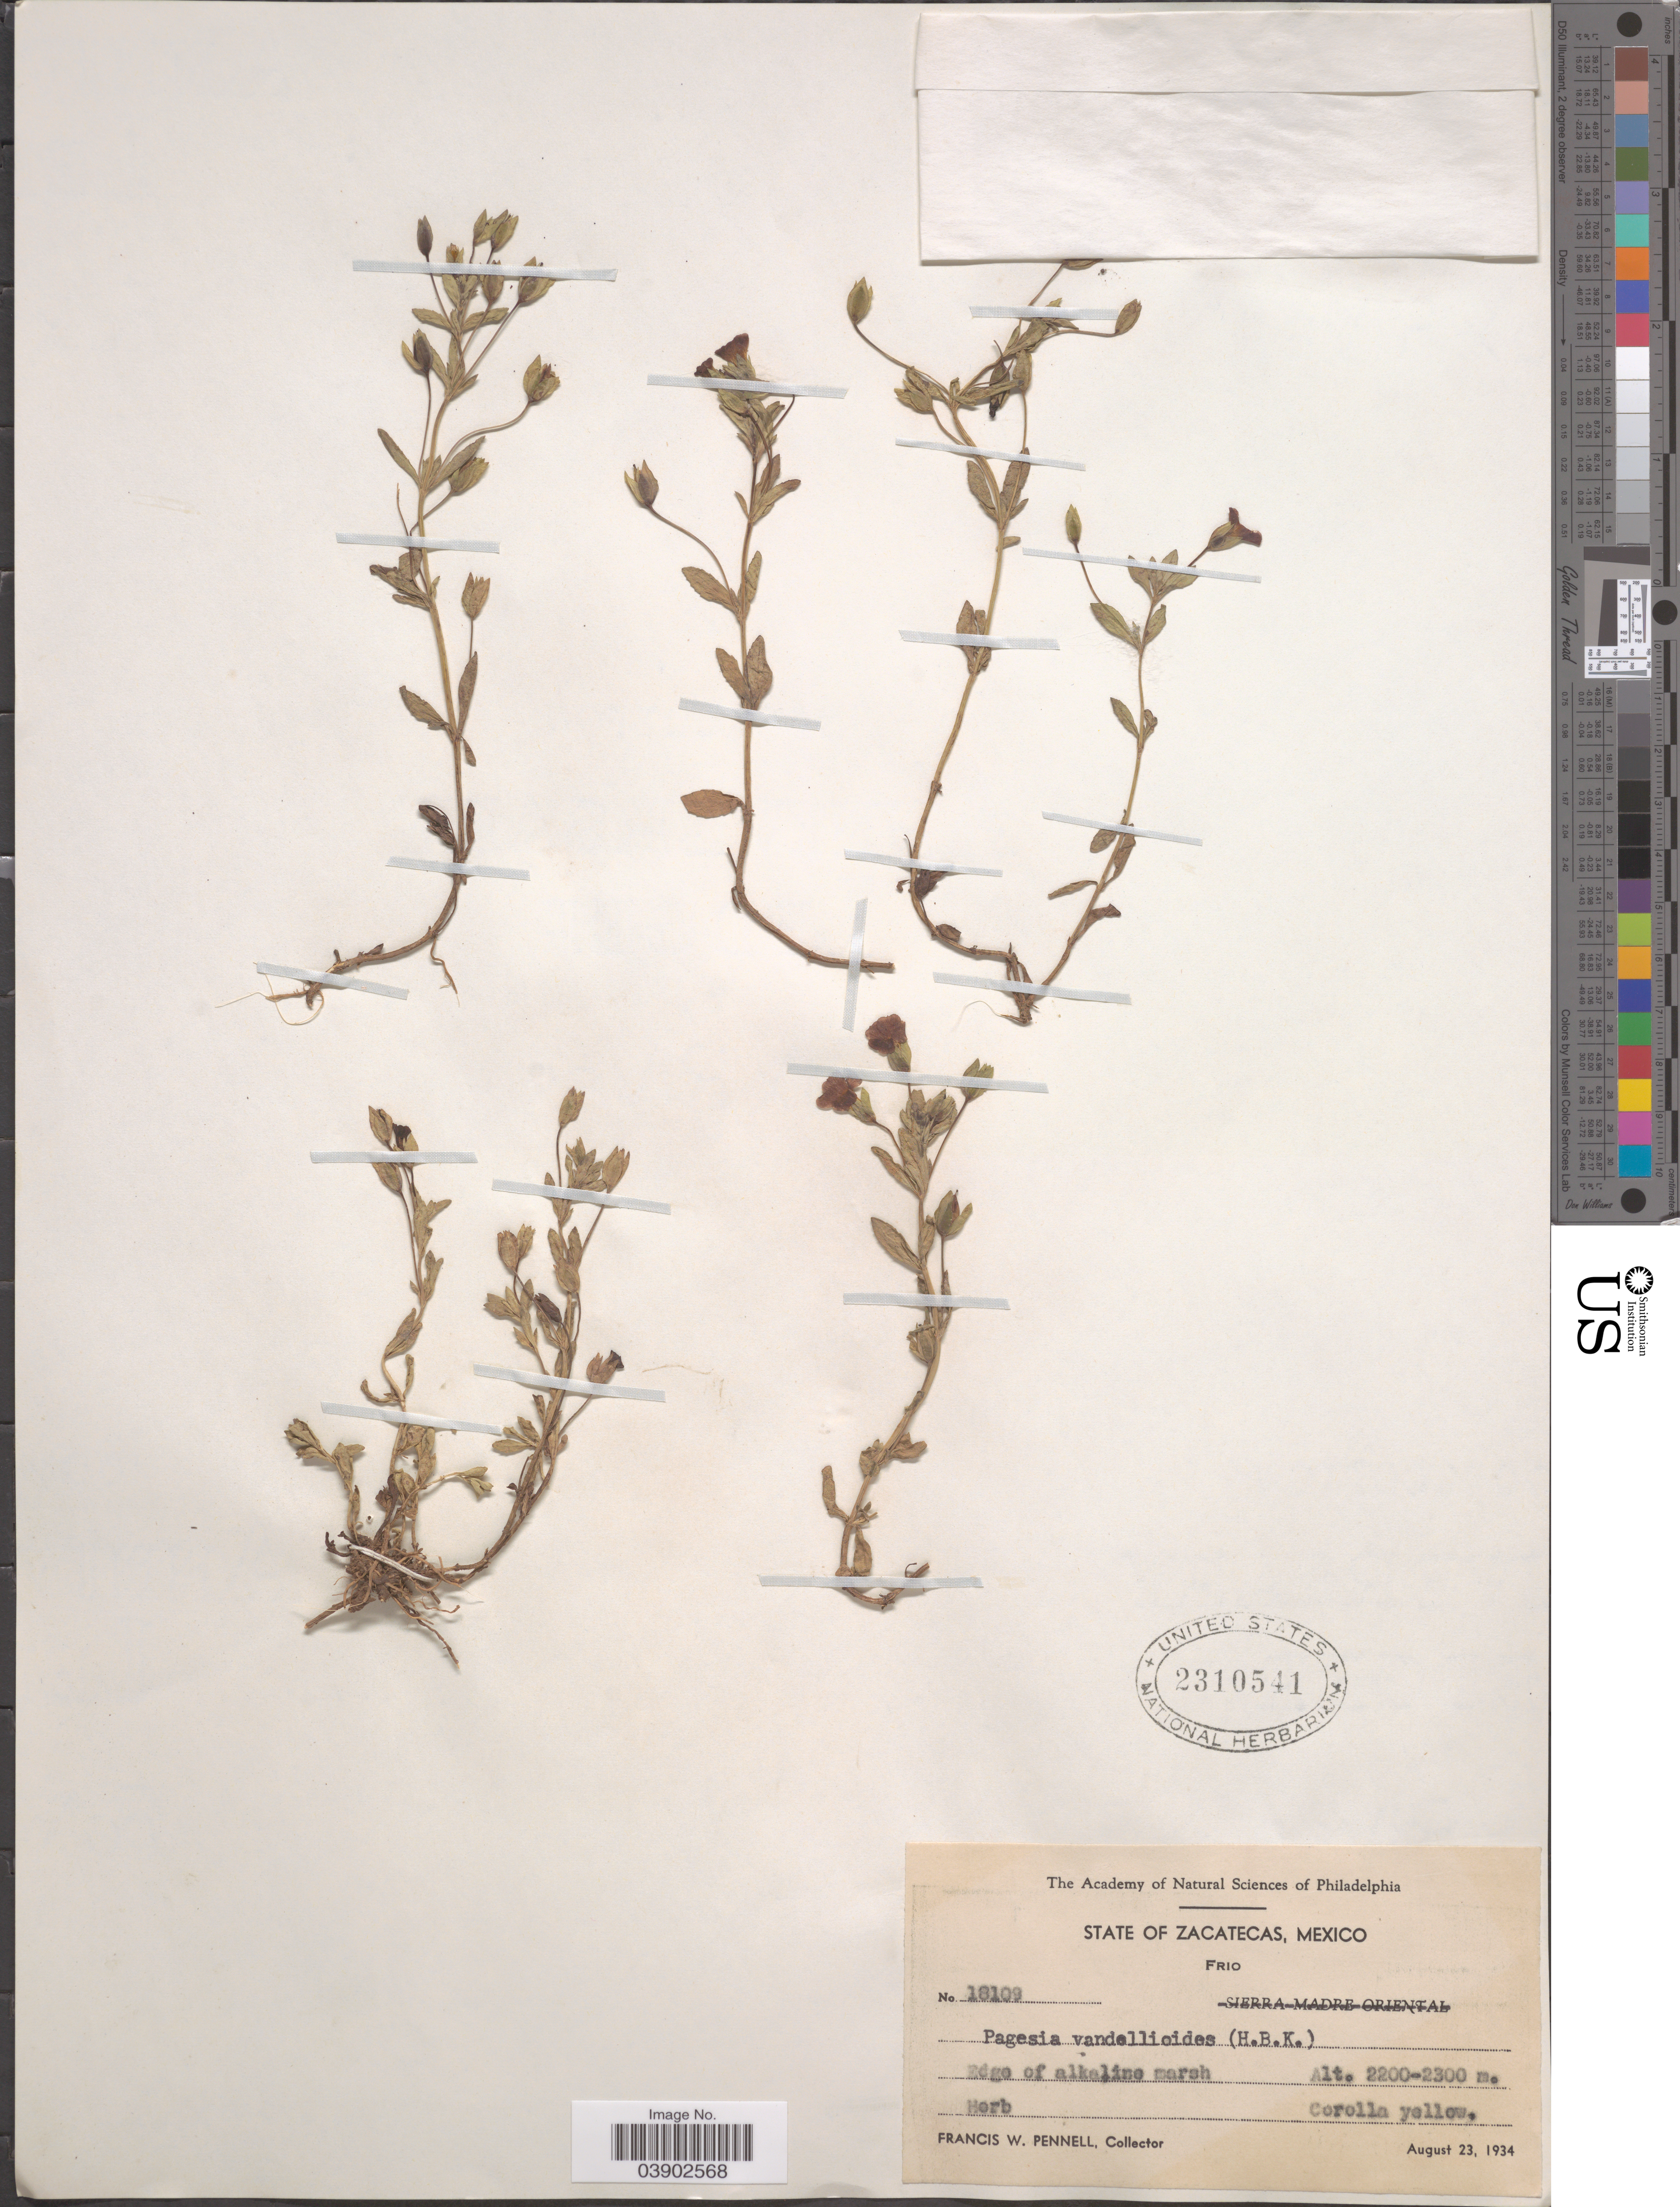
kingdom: Plantae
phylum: Tracheophyta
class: Magnoliopsida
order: Lamiales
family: Plantaginaceae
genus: Mecardonia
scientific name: Mecardonia procumbens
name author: (Mill.) Small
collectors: F. W. Pennell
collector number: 18109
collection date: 1934-08-23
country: Mexico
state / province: Zacatecas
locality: Frio.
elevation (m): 2200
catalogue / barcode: US 2310541